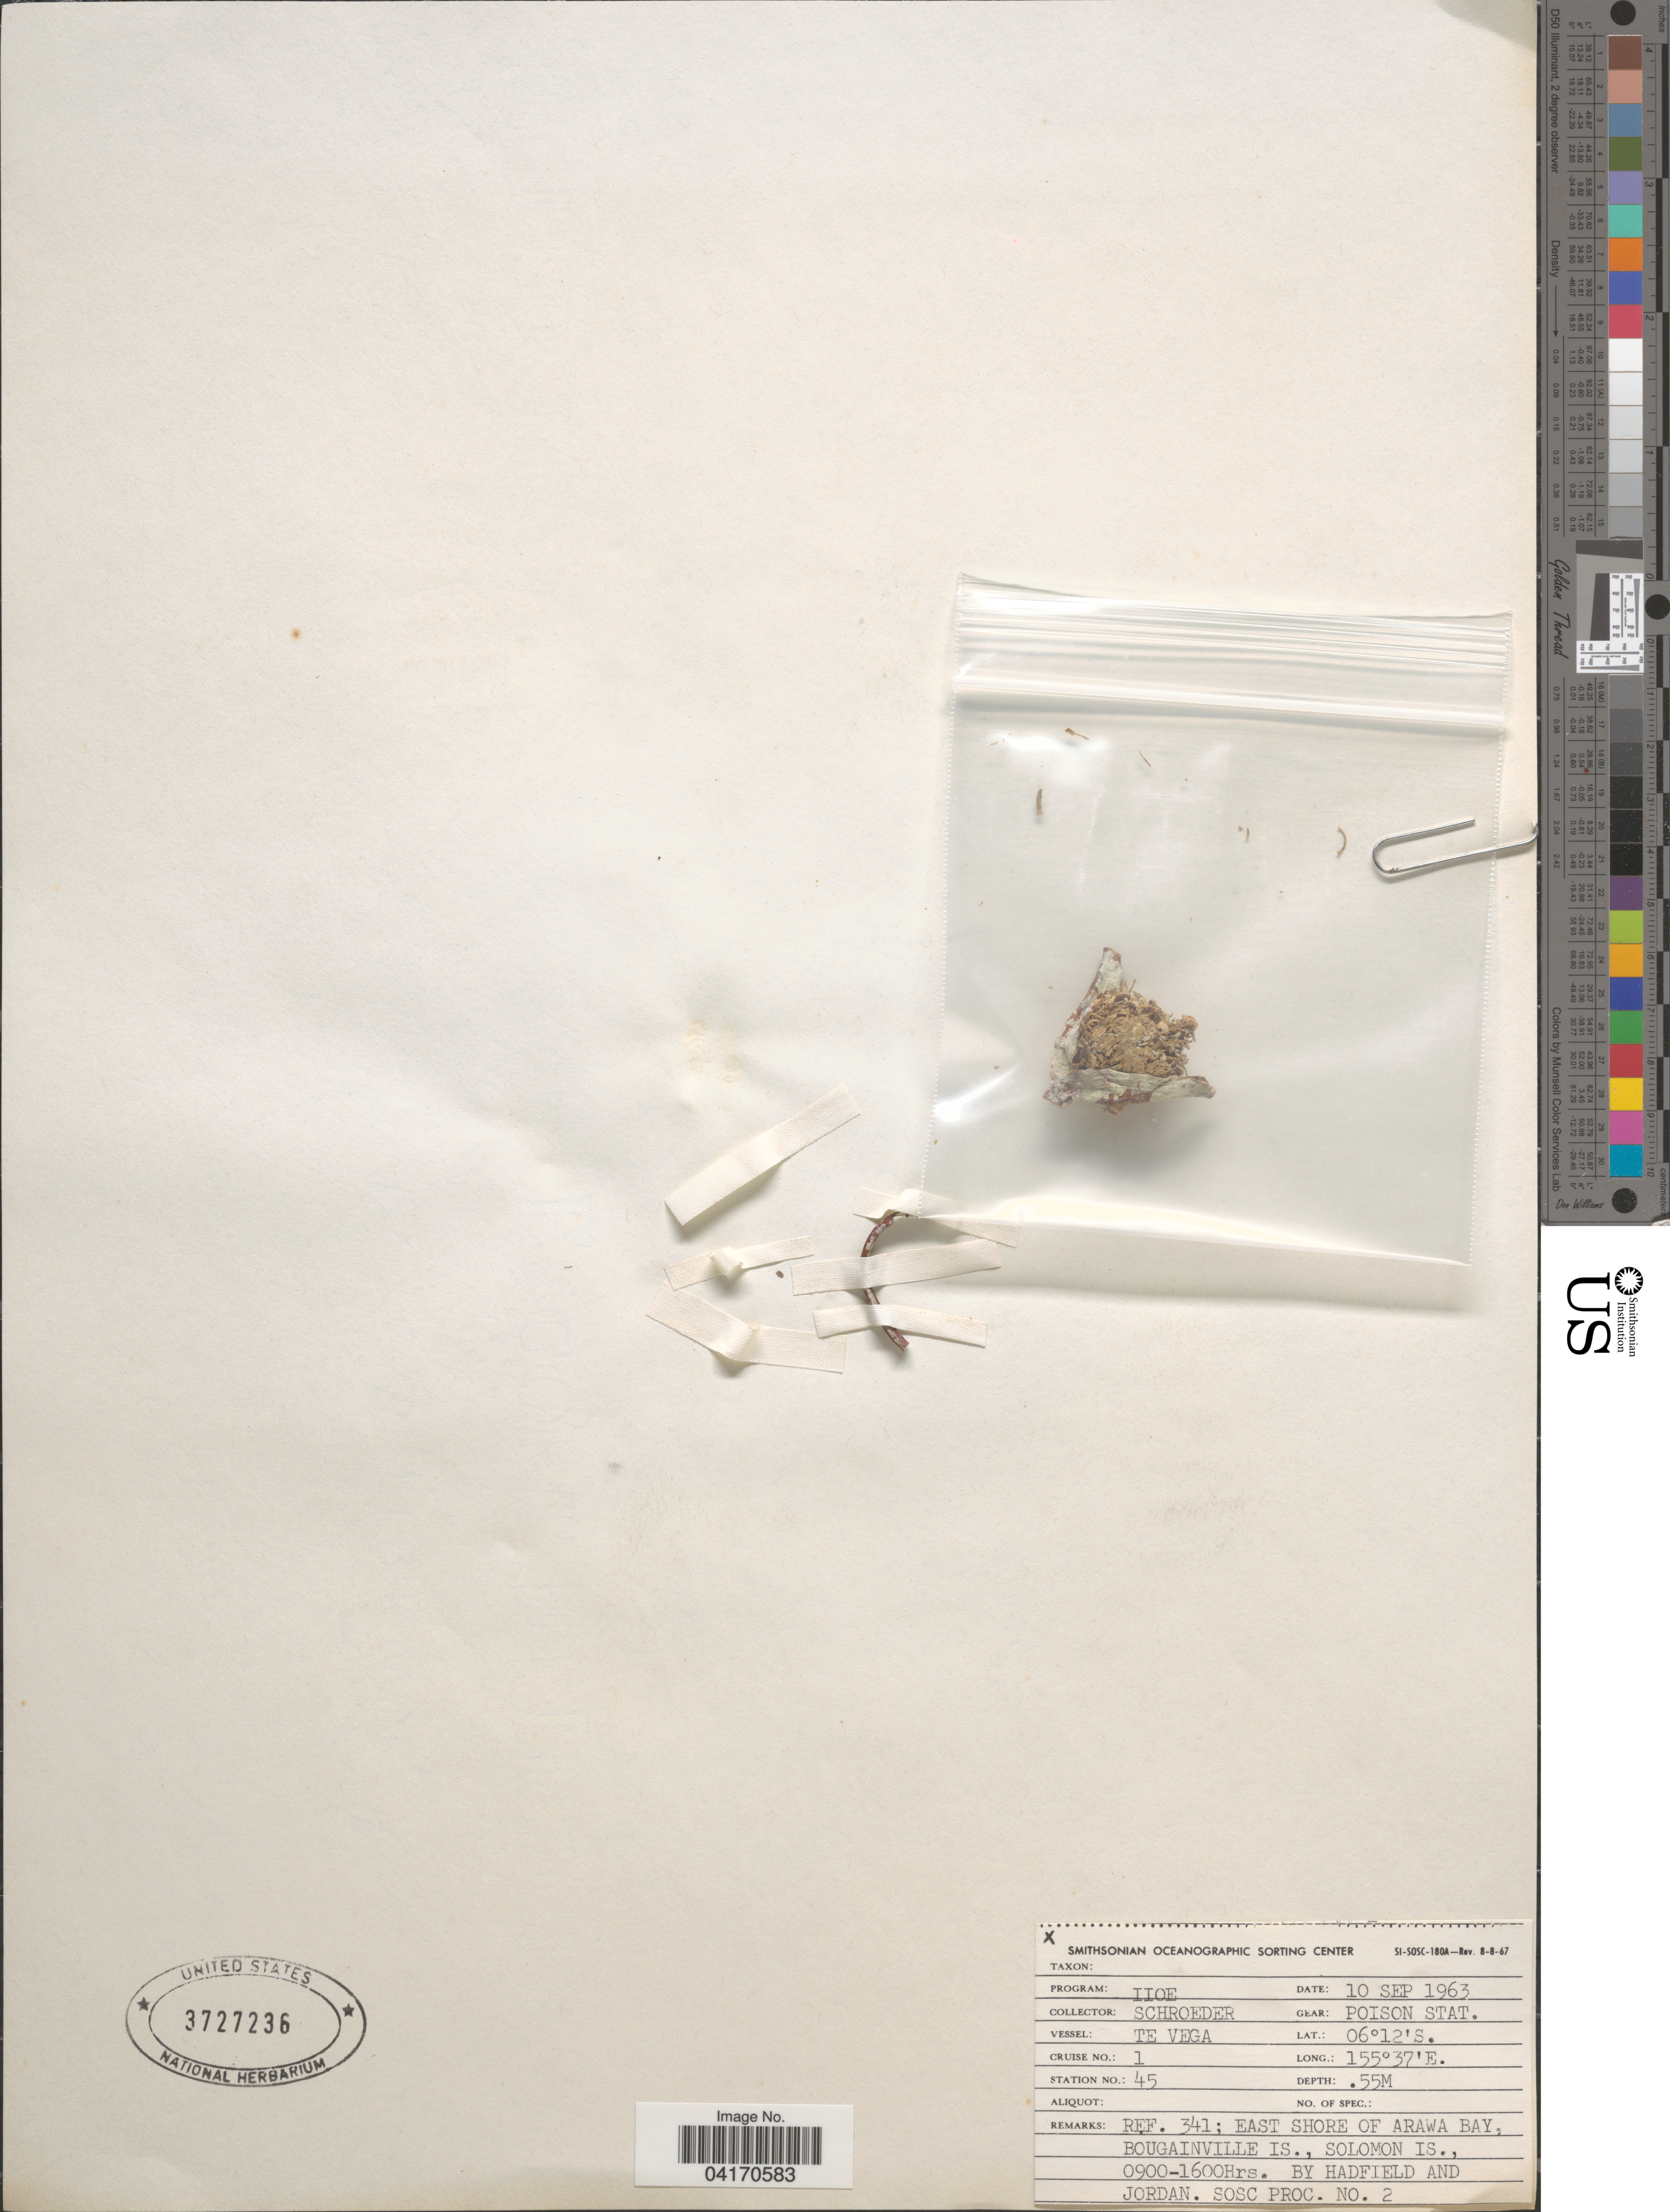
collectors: Schroeder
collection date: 1963-09-10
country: Papua New Guinea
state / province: Bougainville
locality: REF. 341; East shore of Arawa Bay, Bougainville Is., Solomon Is., 0900-1600Hrs.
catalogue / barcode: US 3727236